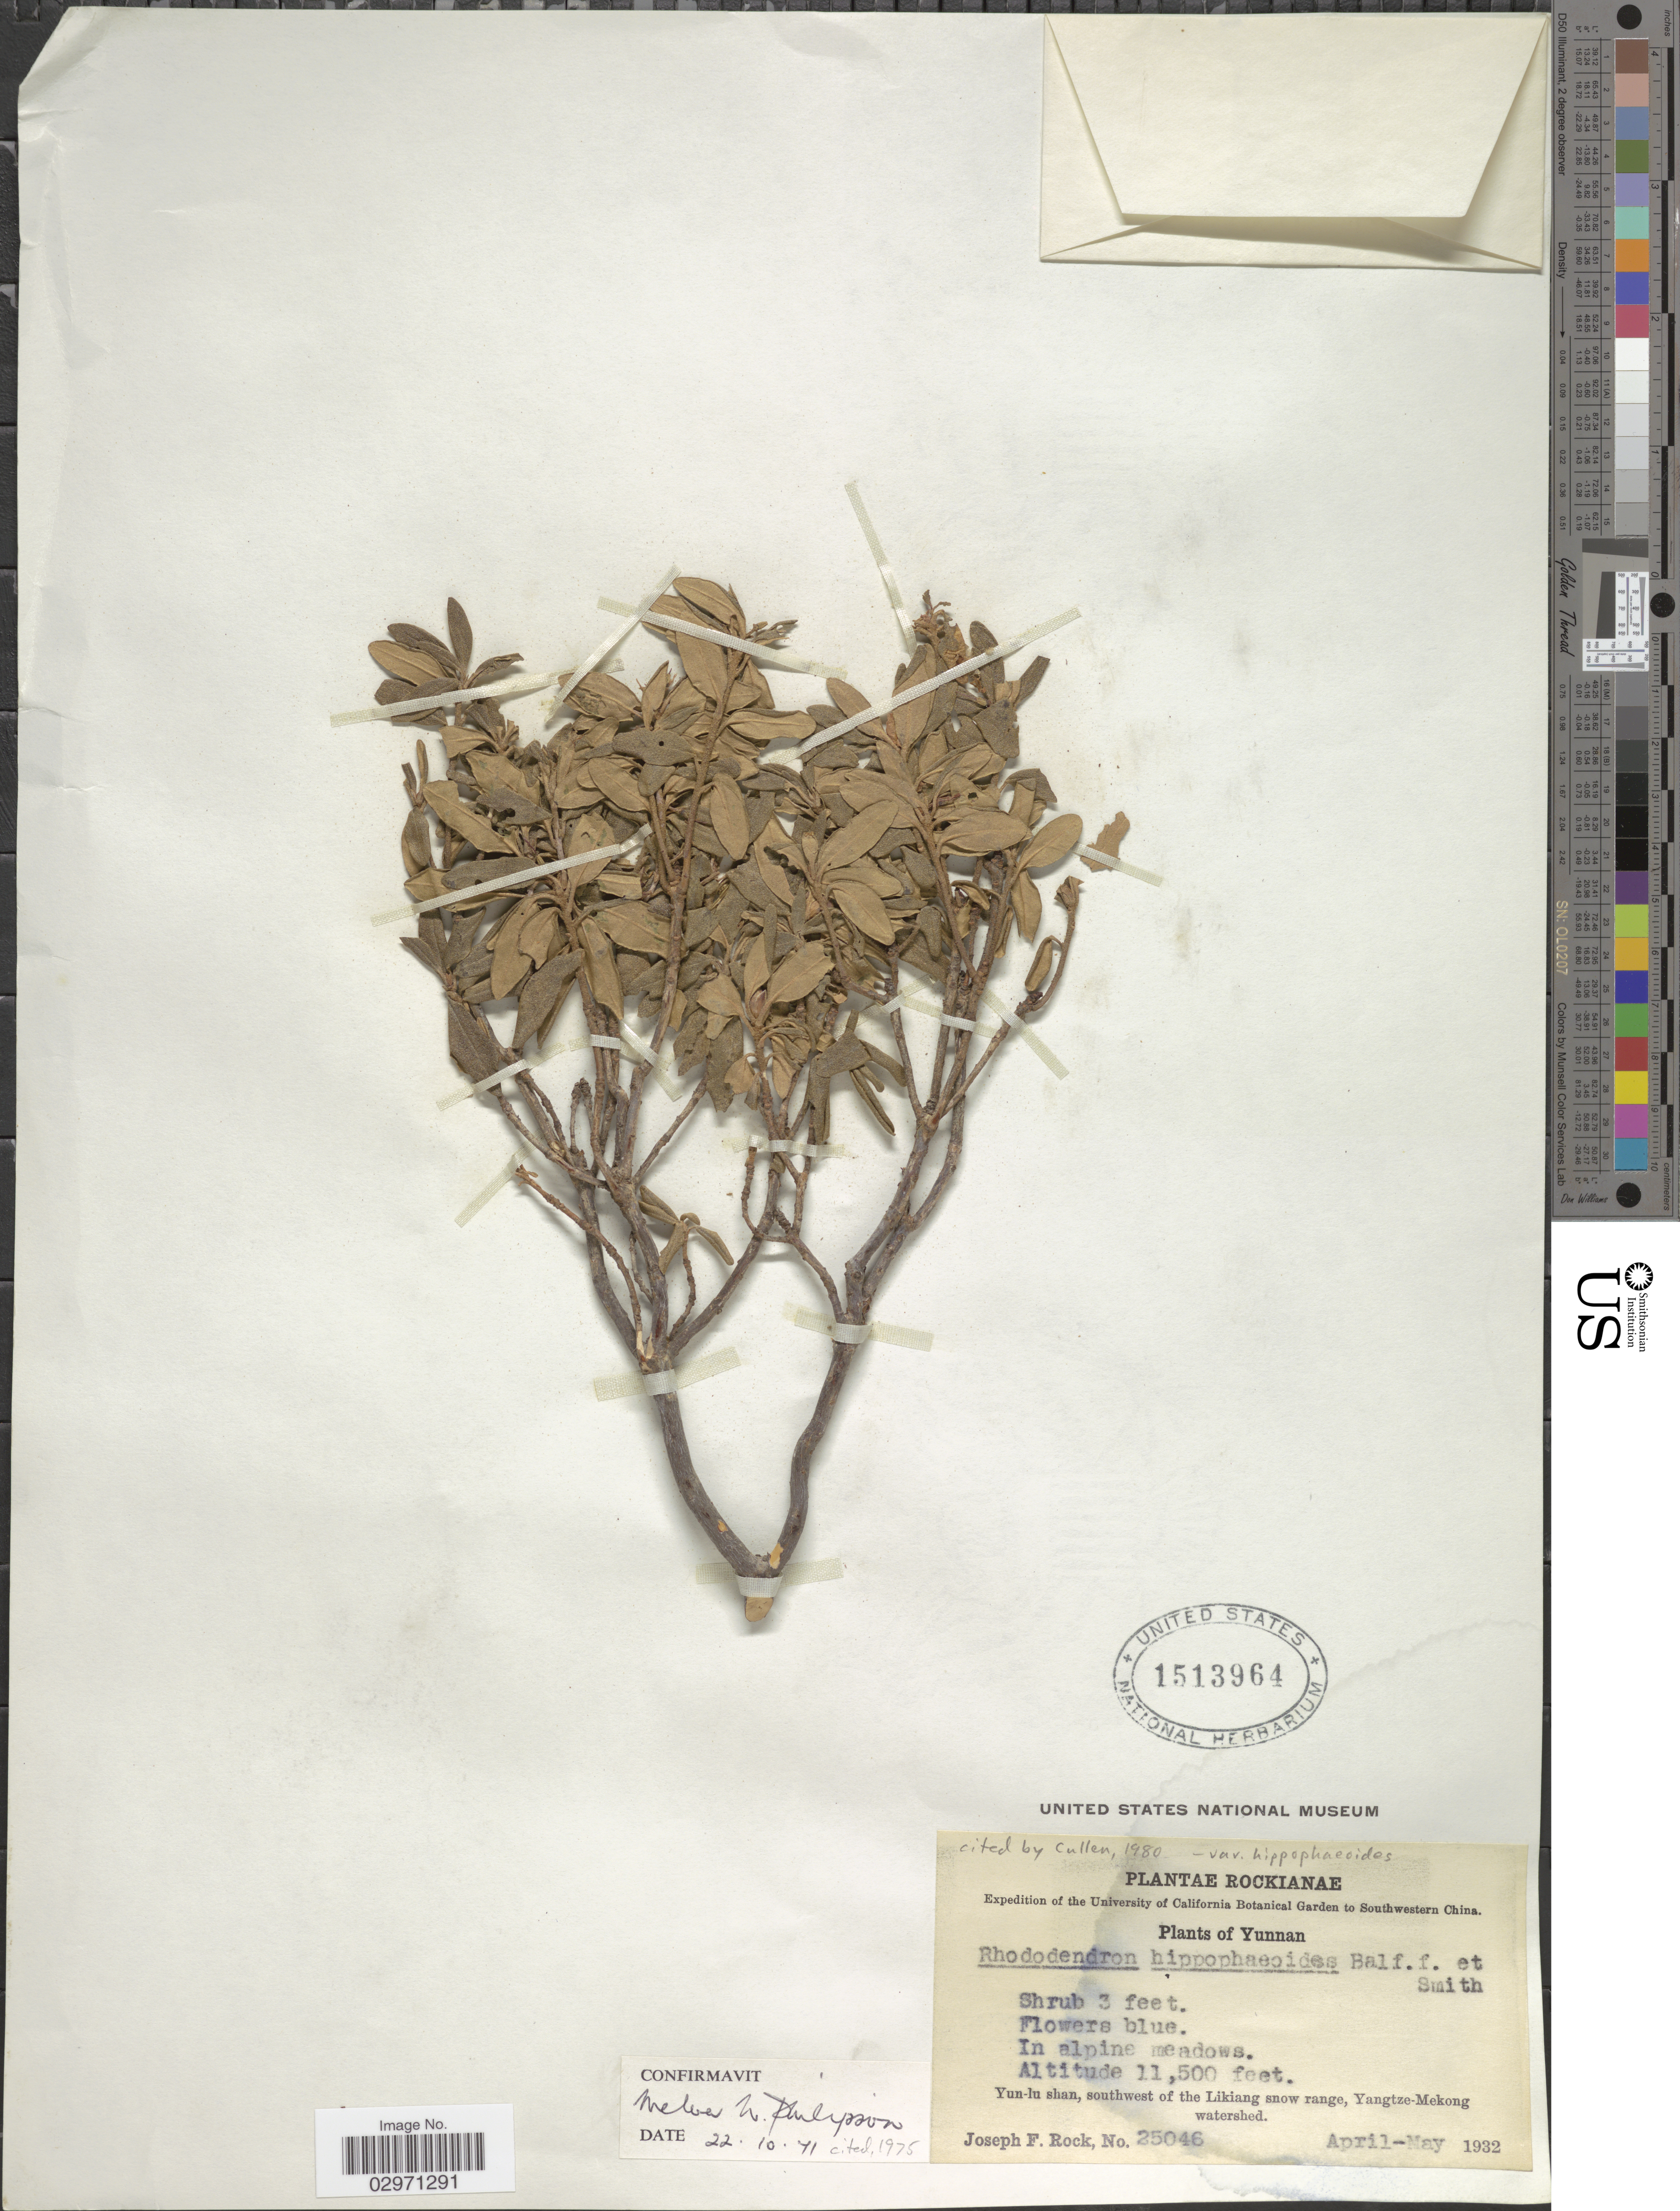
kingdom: Plantae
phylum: Tracheophyta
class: Magnoliopsida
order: Ericales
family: Ericaceae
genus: Rhododendron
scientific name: Rhododendron hippophaeoides var. hippophaeoides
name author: Balf. f. & W.W. Sm.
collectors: J. F. Rock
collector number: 25046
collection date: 1932-04/1932-05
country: China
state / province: Yunnan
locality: Southwestern China. In alpine meadows. Yun-lu-shan, southwest of the Likiang snow range, Yangtze-Mekong watershed.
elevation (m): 3505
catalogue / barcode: US 1513964